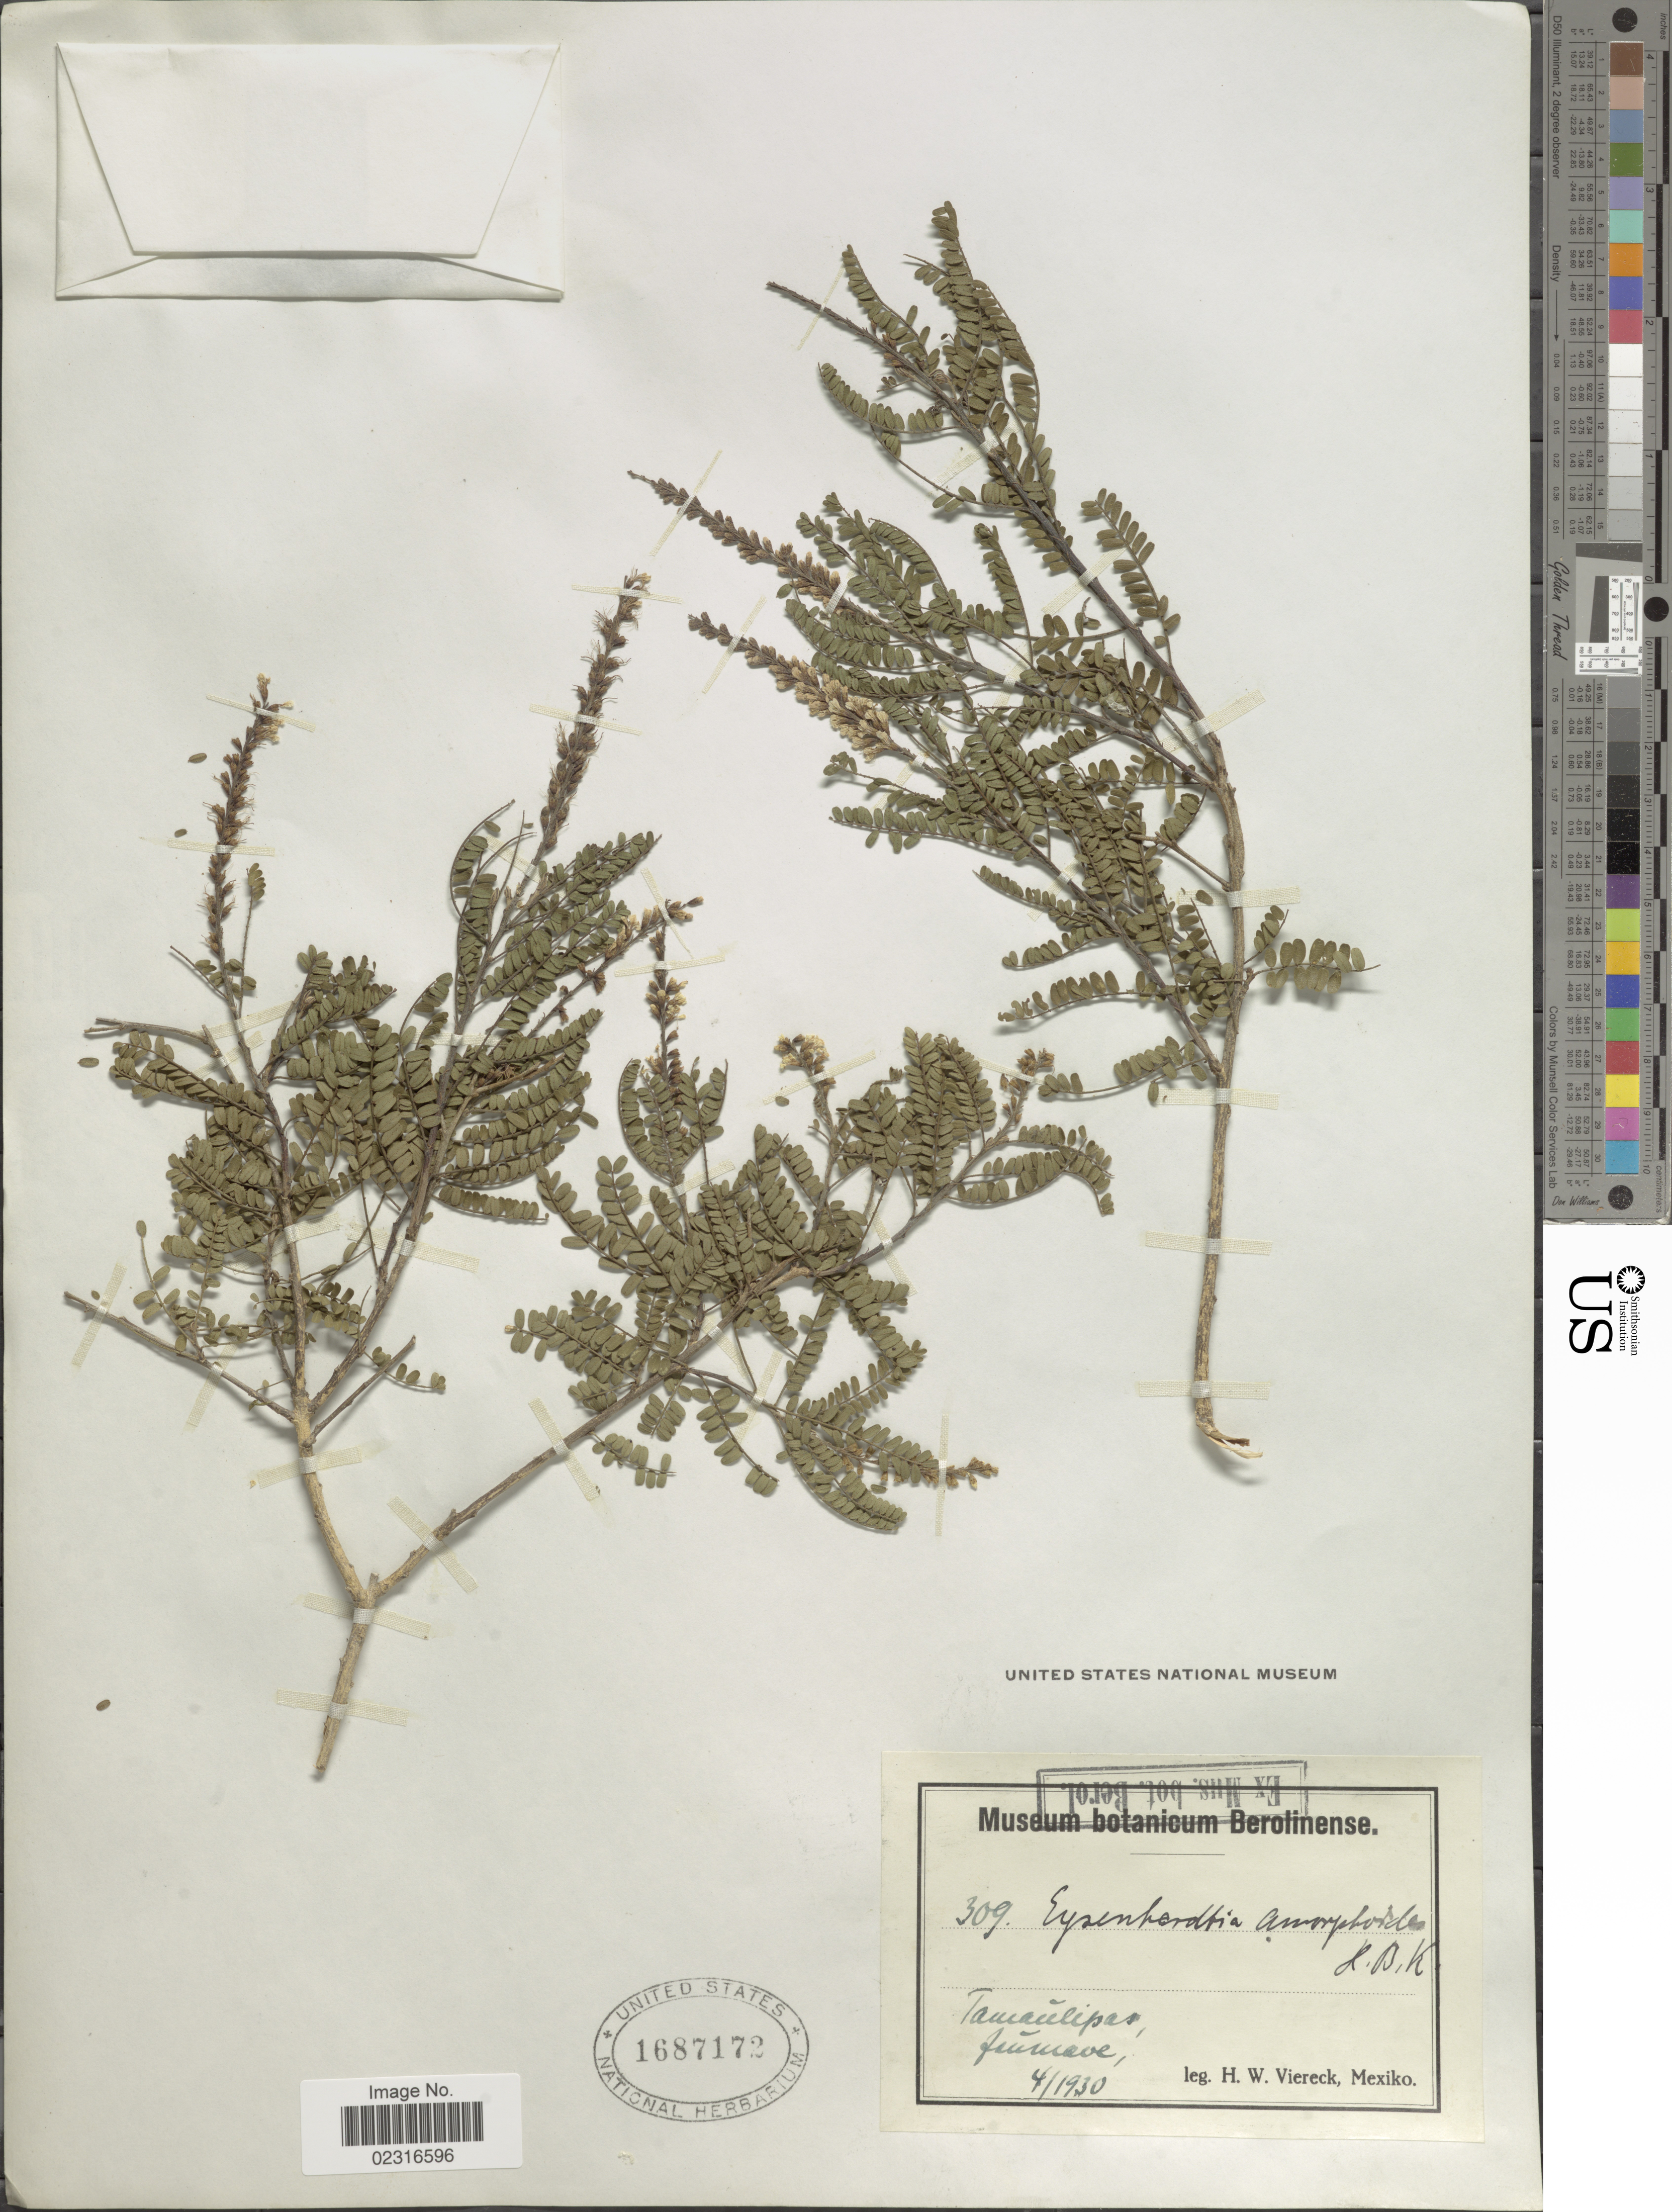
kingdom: Plantae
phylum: Tracheophyta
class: Magnoliopsida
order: Fabales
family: Fabaceae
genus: Eysenhardtia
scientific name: Eysenhardtia texana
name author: Scheele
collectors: H. W. Viereck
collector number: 309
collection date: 1930-04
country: Mexico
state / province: Tamaulipas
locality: Jaumave.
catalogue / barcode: US 1687172